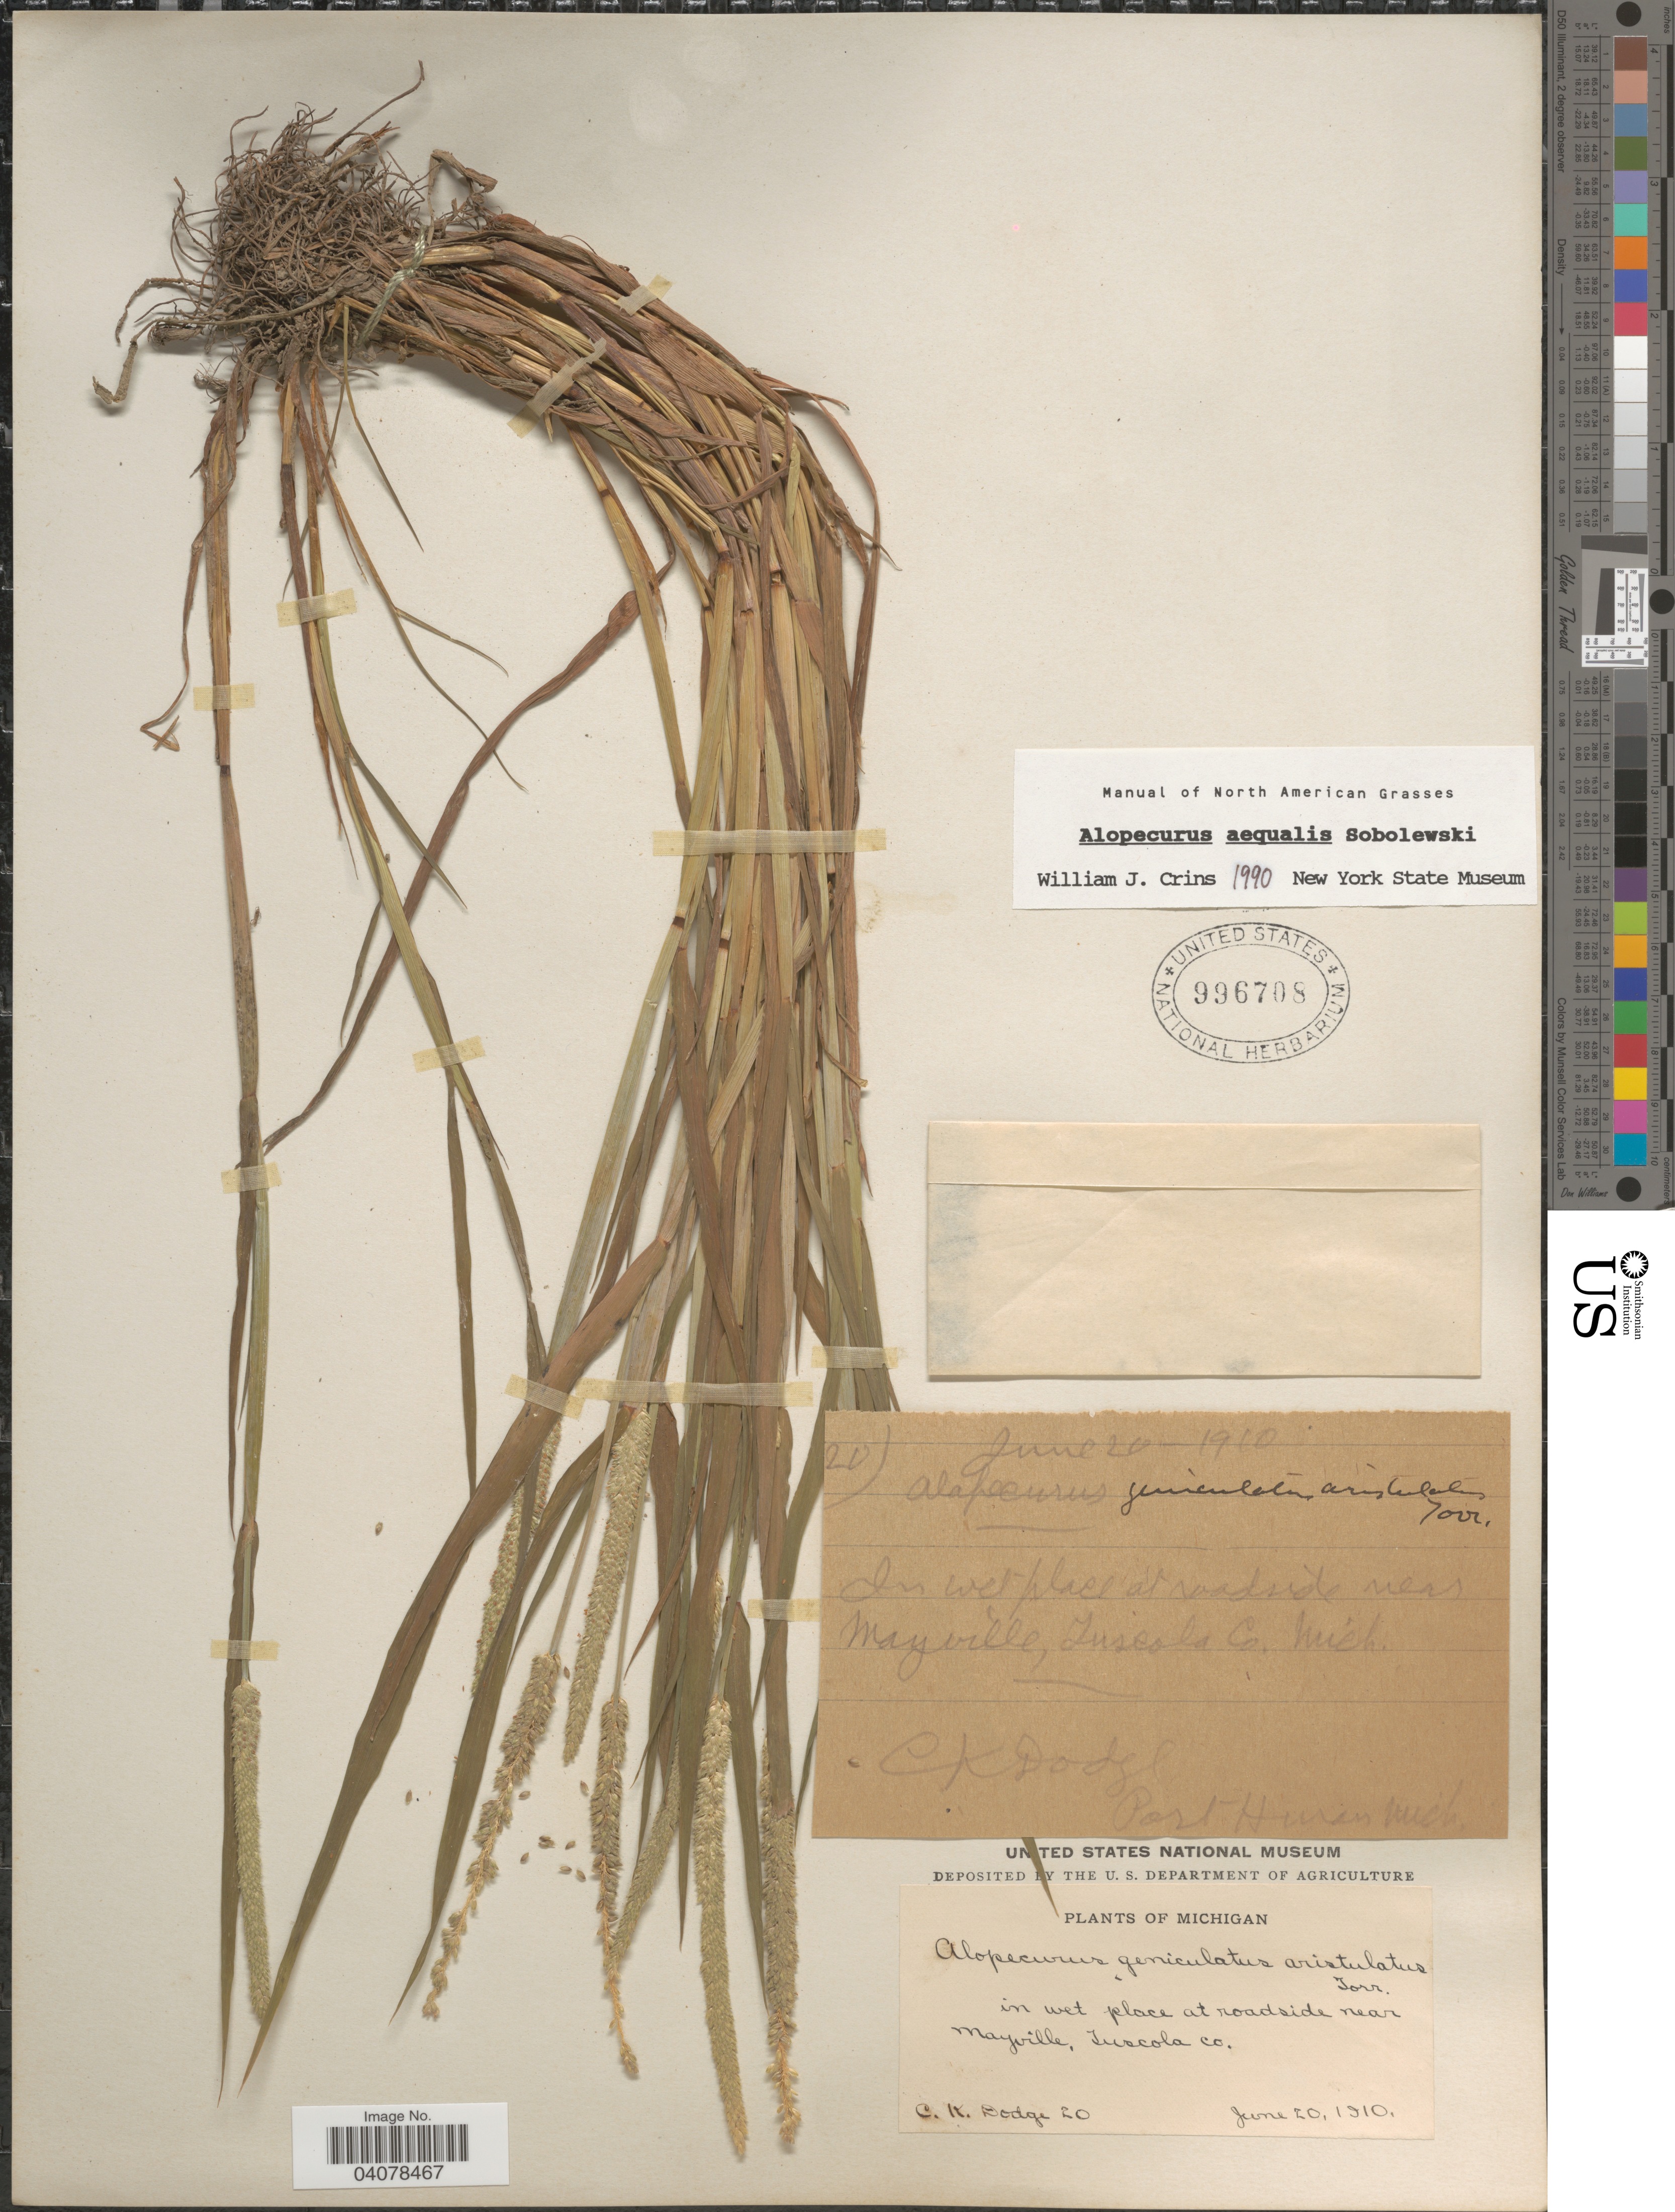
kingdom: Plantae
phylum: Tracheophyta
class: Liliopsida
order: Poales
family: Poaceae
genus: Alopecurus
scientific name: Alopecurus aequalis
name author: Sobol.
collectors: C. Dodge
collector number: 20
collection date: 1910-06-20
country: United States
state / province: Michigan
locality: In wet place at roadside near Mayville, Tuscola Co.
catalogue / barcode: US 996708